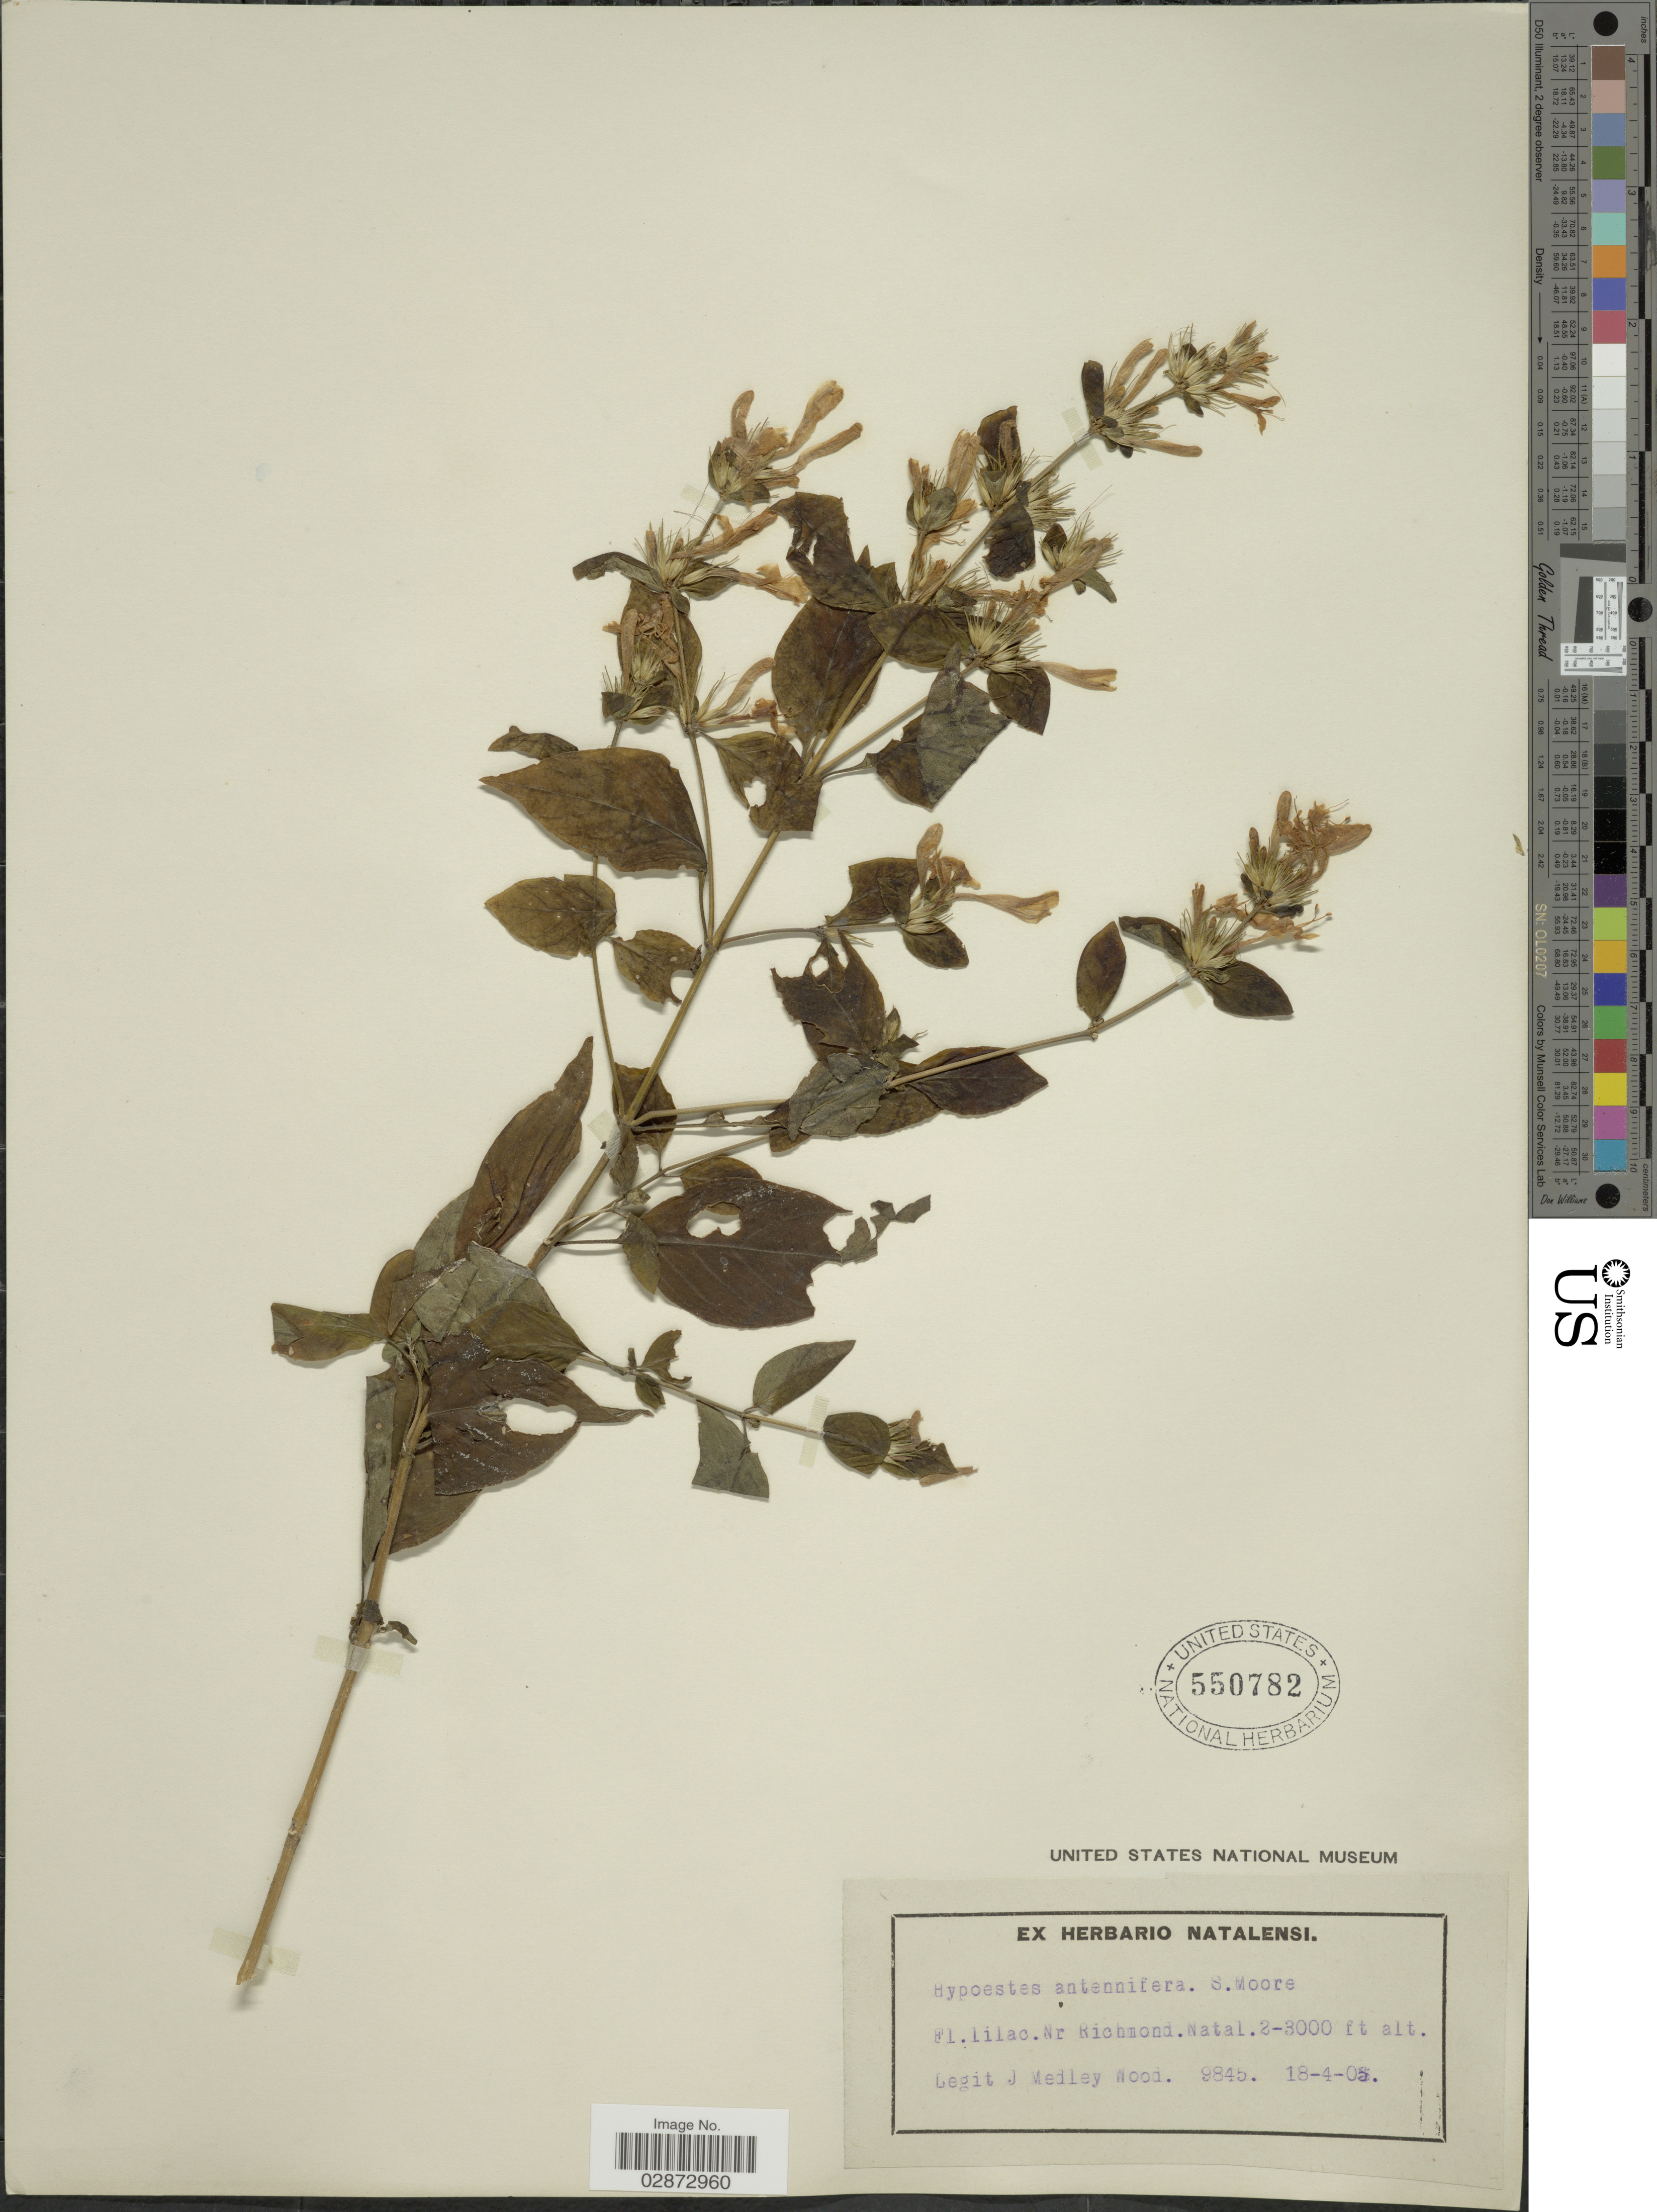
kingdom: Plantae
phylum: Tracheophyta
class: Magnoliopsida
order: Lamiales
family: Acanthaceae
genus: Hypoestes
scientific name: Hypoestes antennifera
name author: S. Moore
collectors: J. Medley Wood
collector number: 9845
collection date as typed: Transcribed d/m/y: 18/4/5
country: South Africa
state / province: KwaZulu-Natal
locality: Nr Richmond. Natal.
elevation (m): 610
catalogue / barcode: US 550782